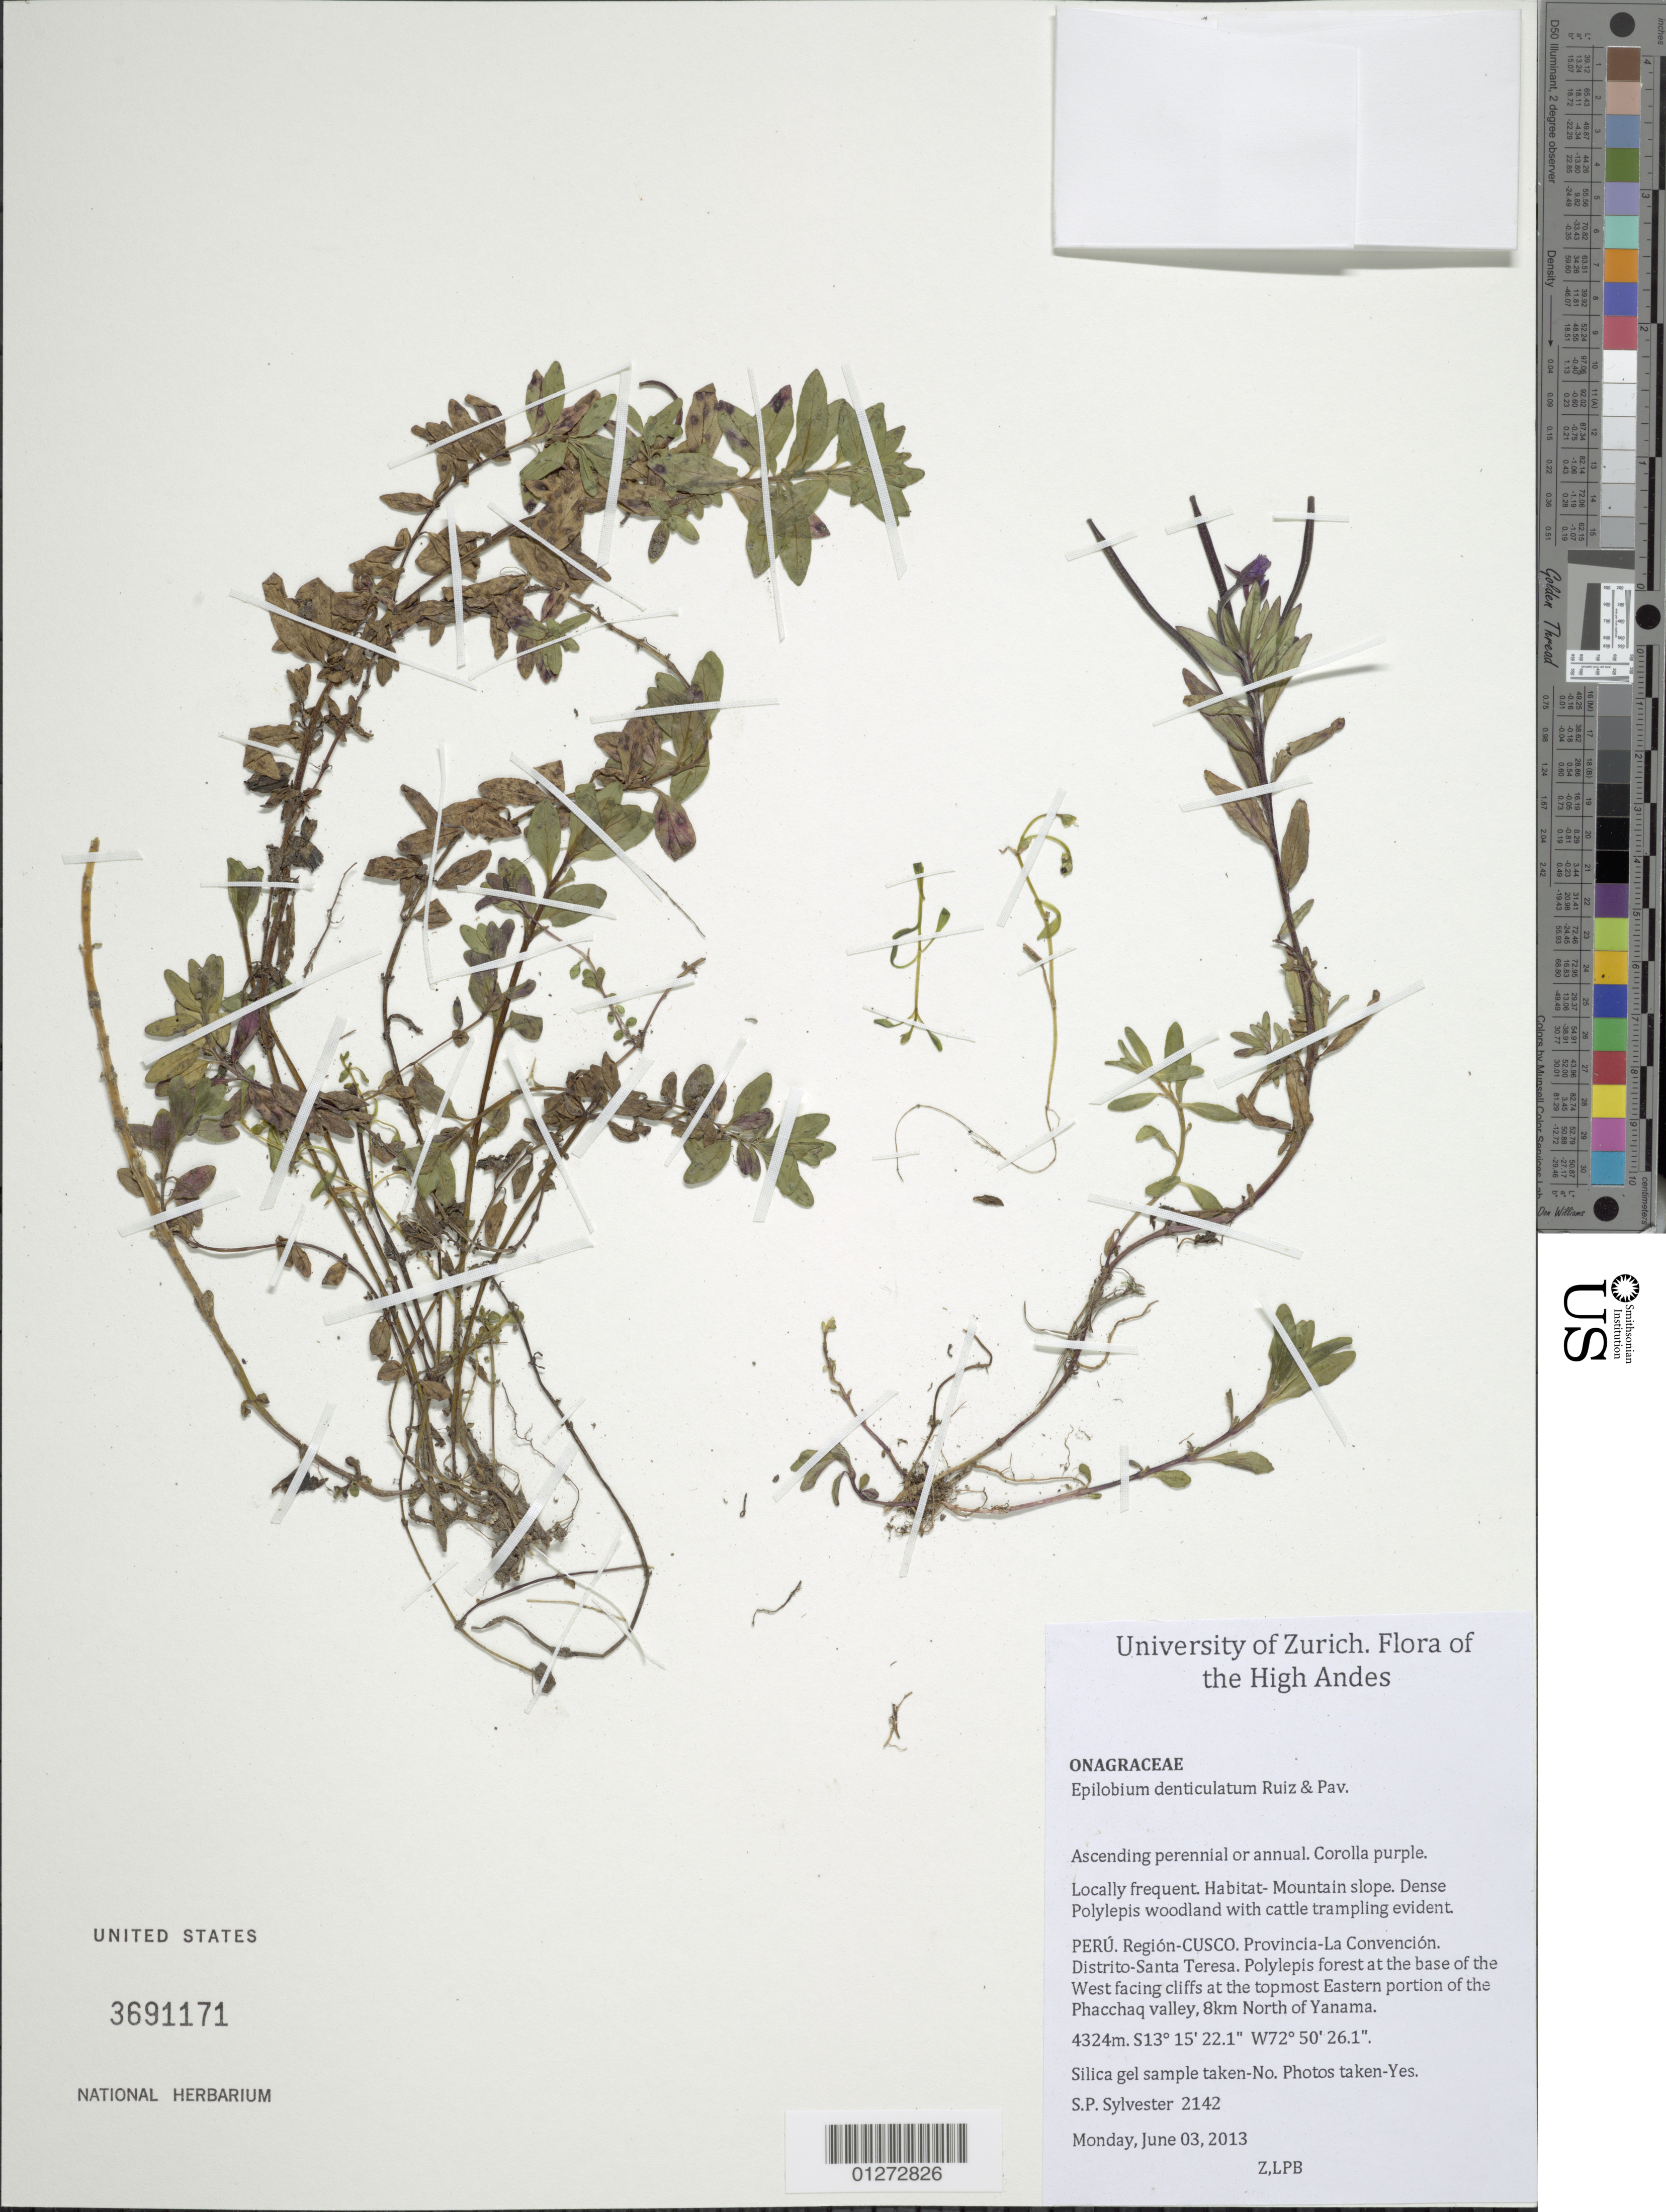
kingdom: Plantae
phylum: Tracheophyta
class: Magnoliopsida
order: Myrtales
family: Onagraceae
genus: Epilobium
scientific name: Epilobium denticulatum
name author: Ruiz & Pav.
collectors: S. P. Sylvester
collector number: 2142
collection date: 2013-06-03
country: Peru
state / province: Cusco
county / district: La Convención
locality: At the base of the West facing cliffs at the topmost Eastern portion of the Phacchaq valley, 8 km north of Yanama. Santa Teresa.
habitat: Mountain slope, dense woodland with cattle trampling evident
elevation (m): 4324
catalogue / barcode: US 3691171